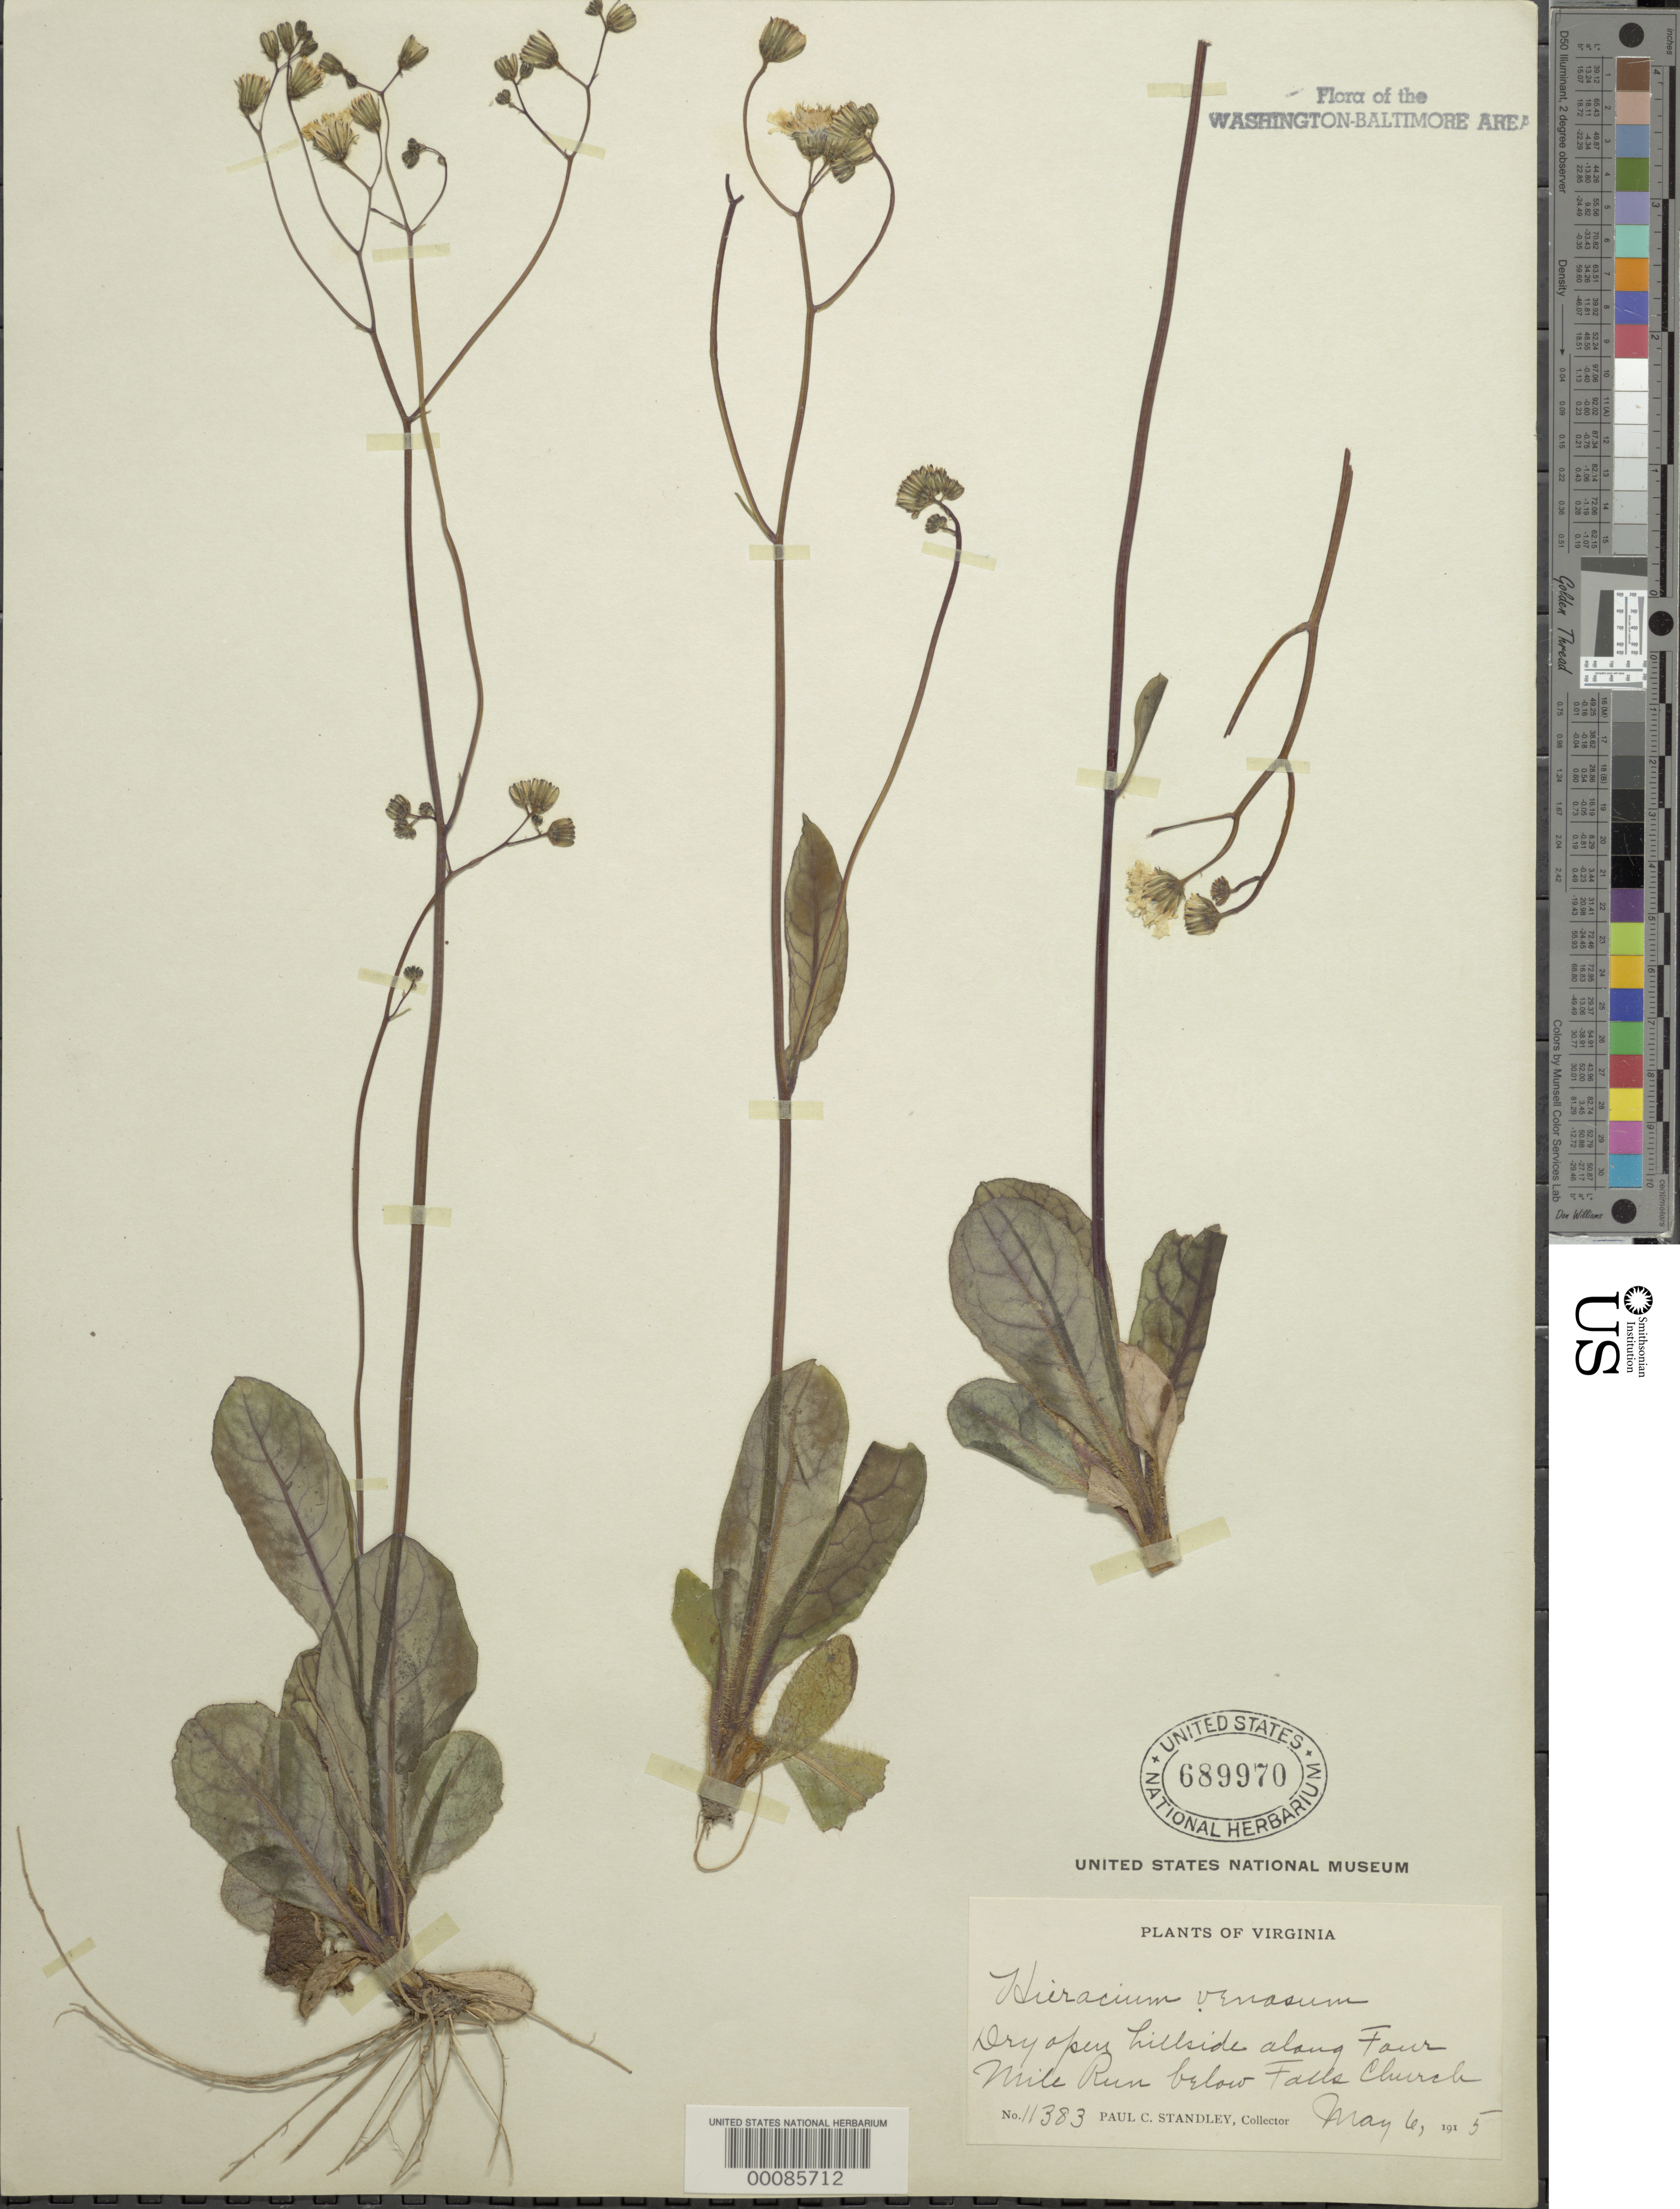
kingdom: Plantae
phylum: Tracheophyta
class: Magnoliopsida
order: Asterales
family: Asteraceae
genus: Hieracium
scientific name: Hieracium venosum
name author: L.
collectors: P. C. Standley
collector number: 11383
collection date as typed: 06 May 1915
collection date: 1915-05-06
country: United States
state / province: Virginia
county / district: Arlington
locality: Four Mile Run below Falls Church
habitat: Dry open hillside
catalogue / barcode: US 689970